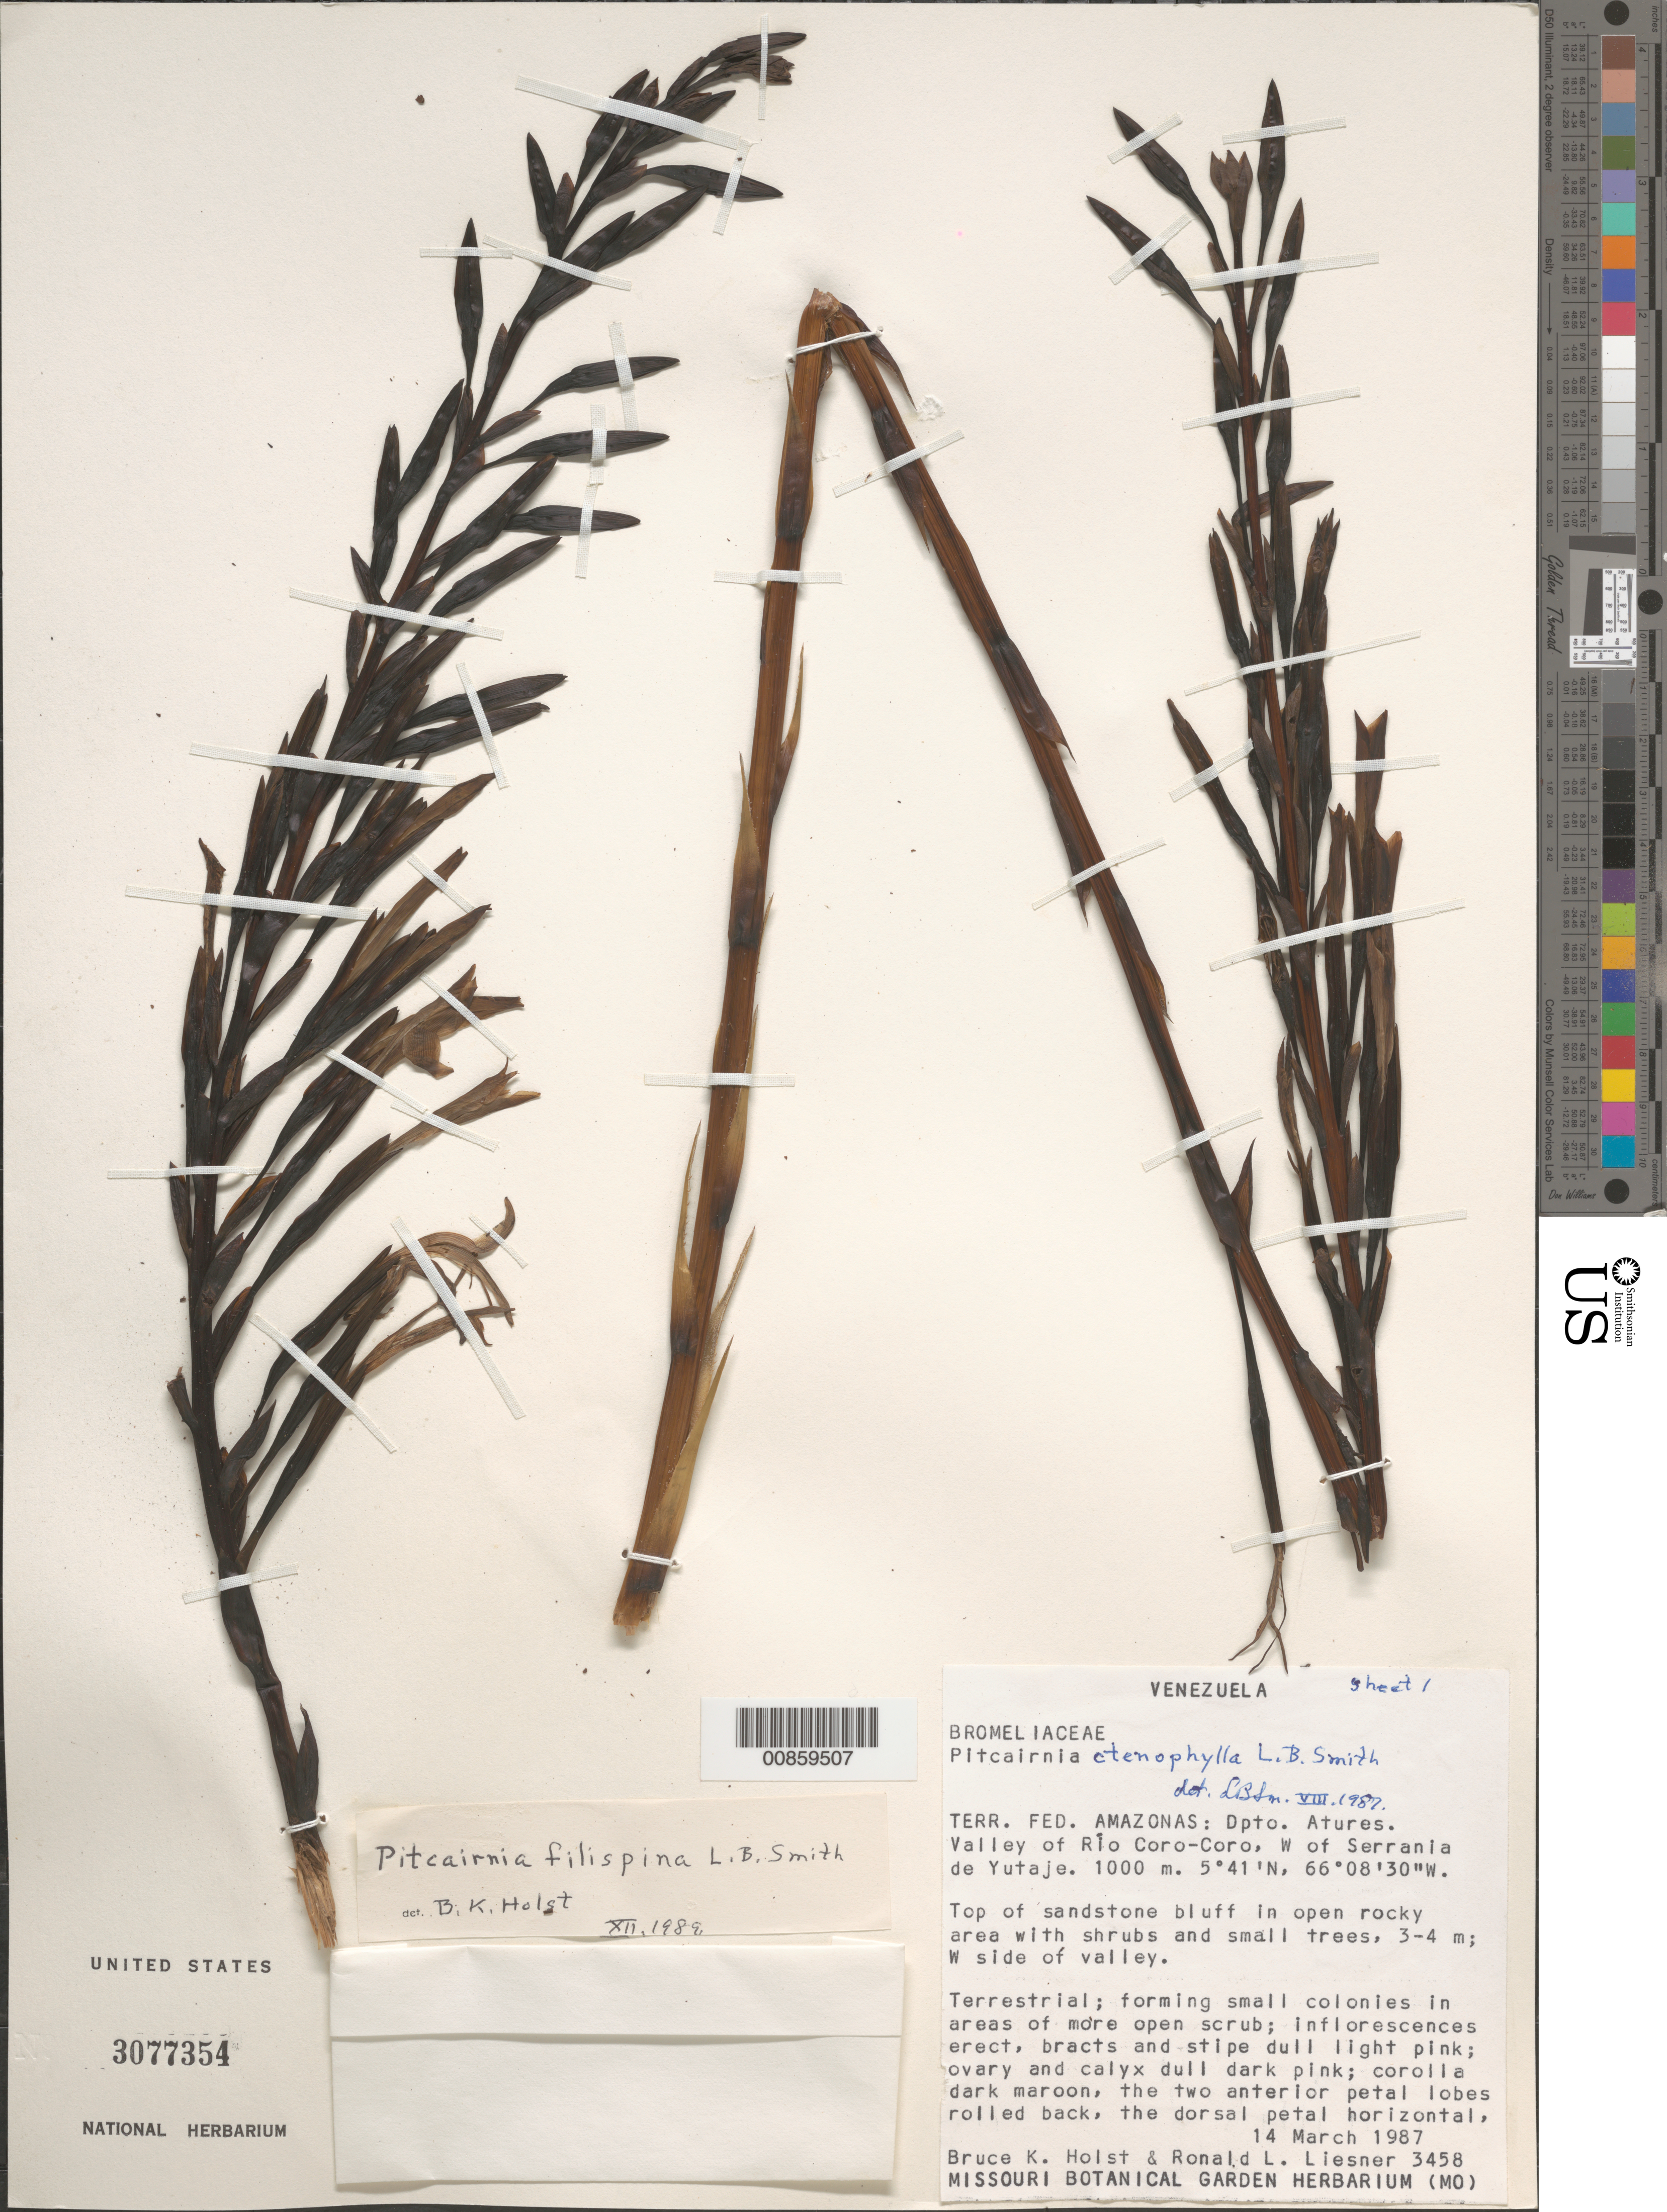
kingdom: Plantae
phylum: Tracheophyta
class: Liliopsida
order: Poales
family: Bromeliaceae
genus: Pitcairnia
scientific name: Pitcairnia filispina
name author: L.B. Sm.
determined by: Smith, Lyman B., (US), NMNH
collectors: B. Holst & R. L. Liesner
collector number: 3458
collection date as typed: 14-Mar-87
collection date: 1987-03-14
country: Venezuela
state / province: Amazonas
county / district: Atures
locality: Río Coro-Coro valley, W of Serrania de Yutajé, 6 km N of Yutajé, W side of valley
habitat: Top of sandstone bluff in open rocky area with shrubs and small trees, 3-4m; in areas of more open scrub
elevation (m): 1000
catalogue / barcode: US 3077354